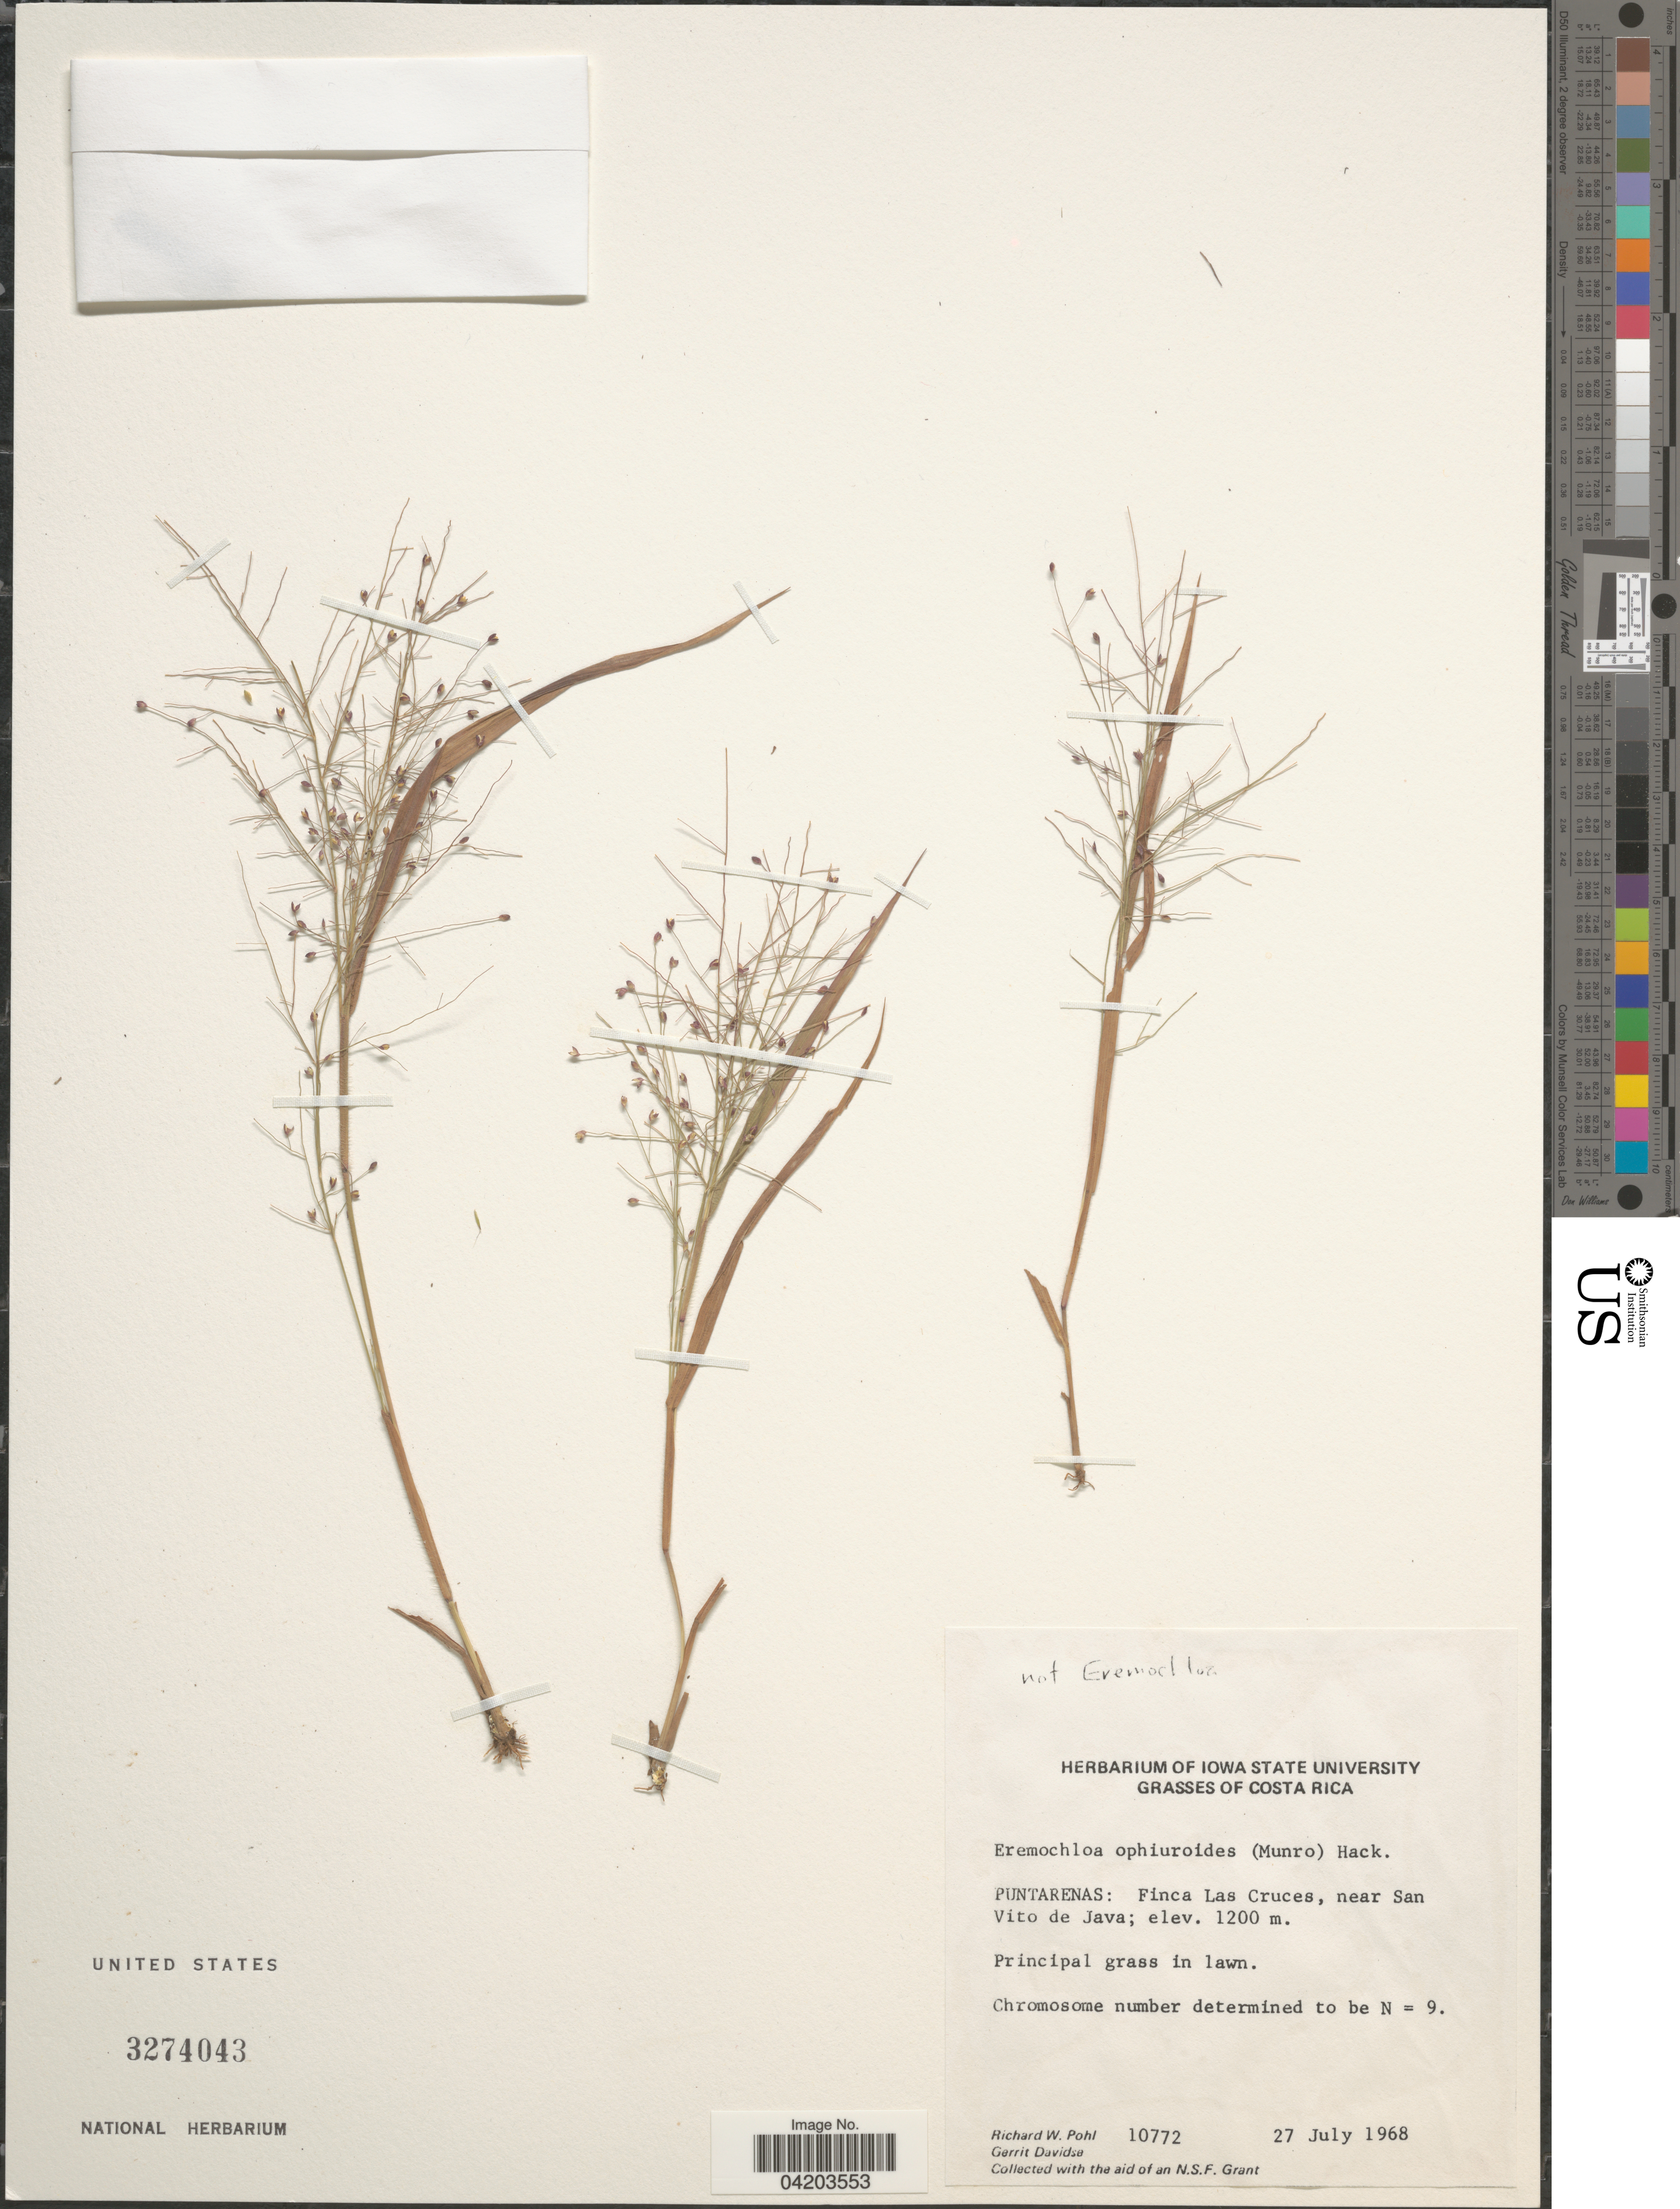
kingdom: Plantae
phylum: Tracheophyta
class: Liliopsida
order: Poales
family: Poaceae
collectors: R. W. Pohl & G. Davidse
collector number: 10772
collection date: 1968-07-27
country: Costa Rica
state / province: Puntarenas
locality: Finca Las Cruces, near San Vito de Java.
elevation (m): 1200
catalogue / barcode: US 3274043